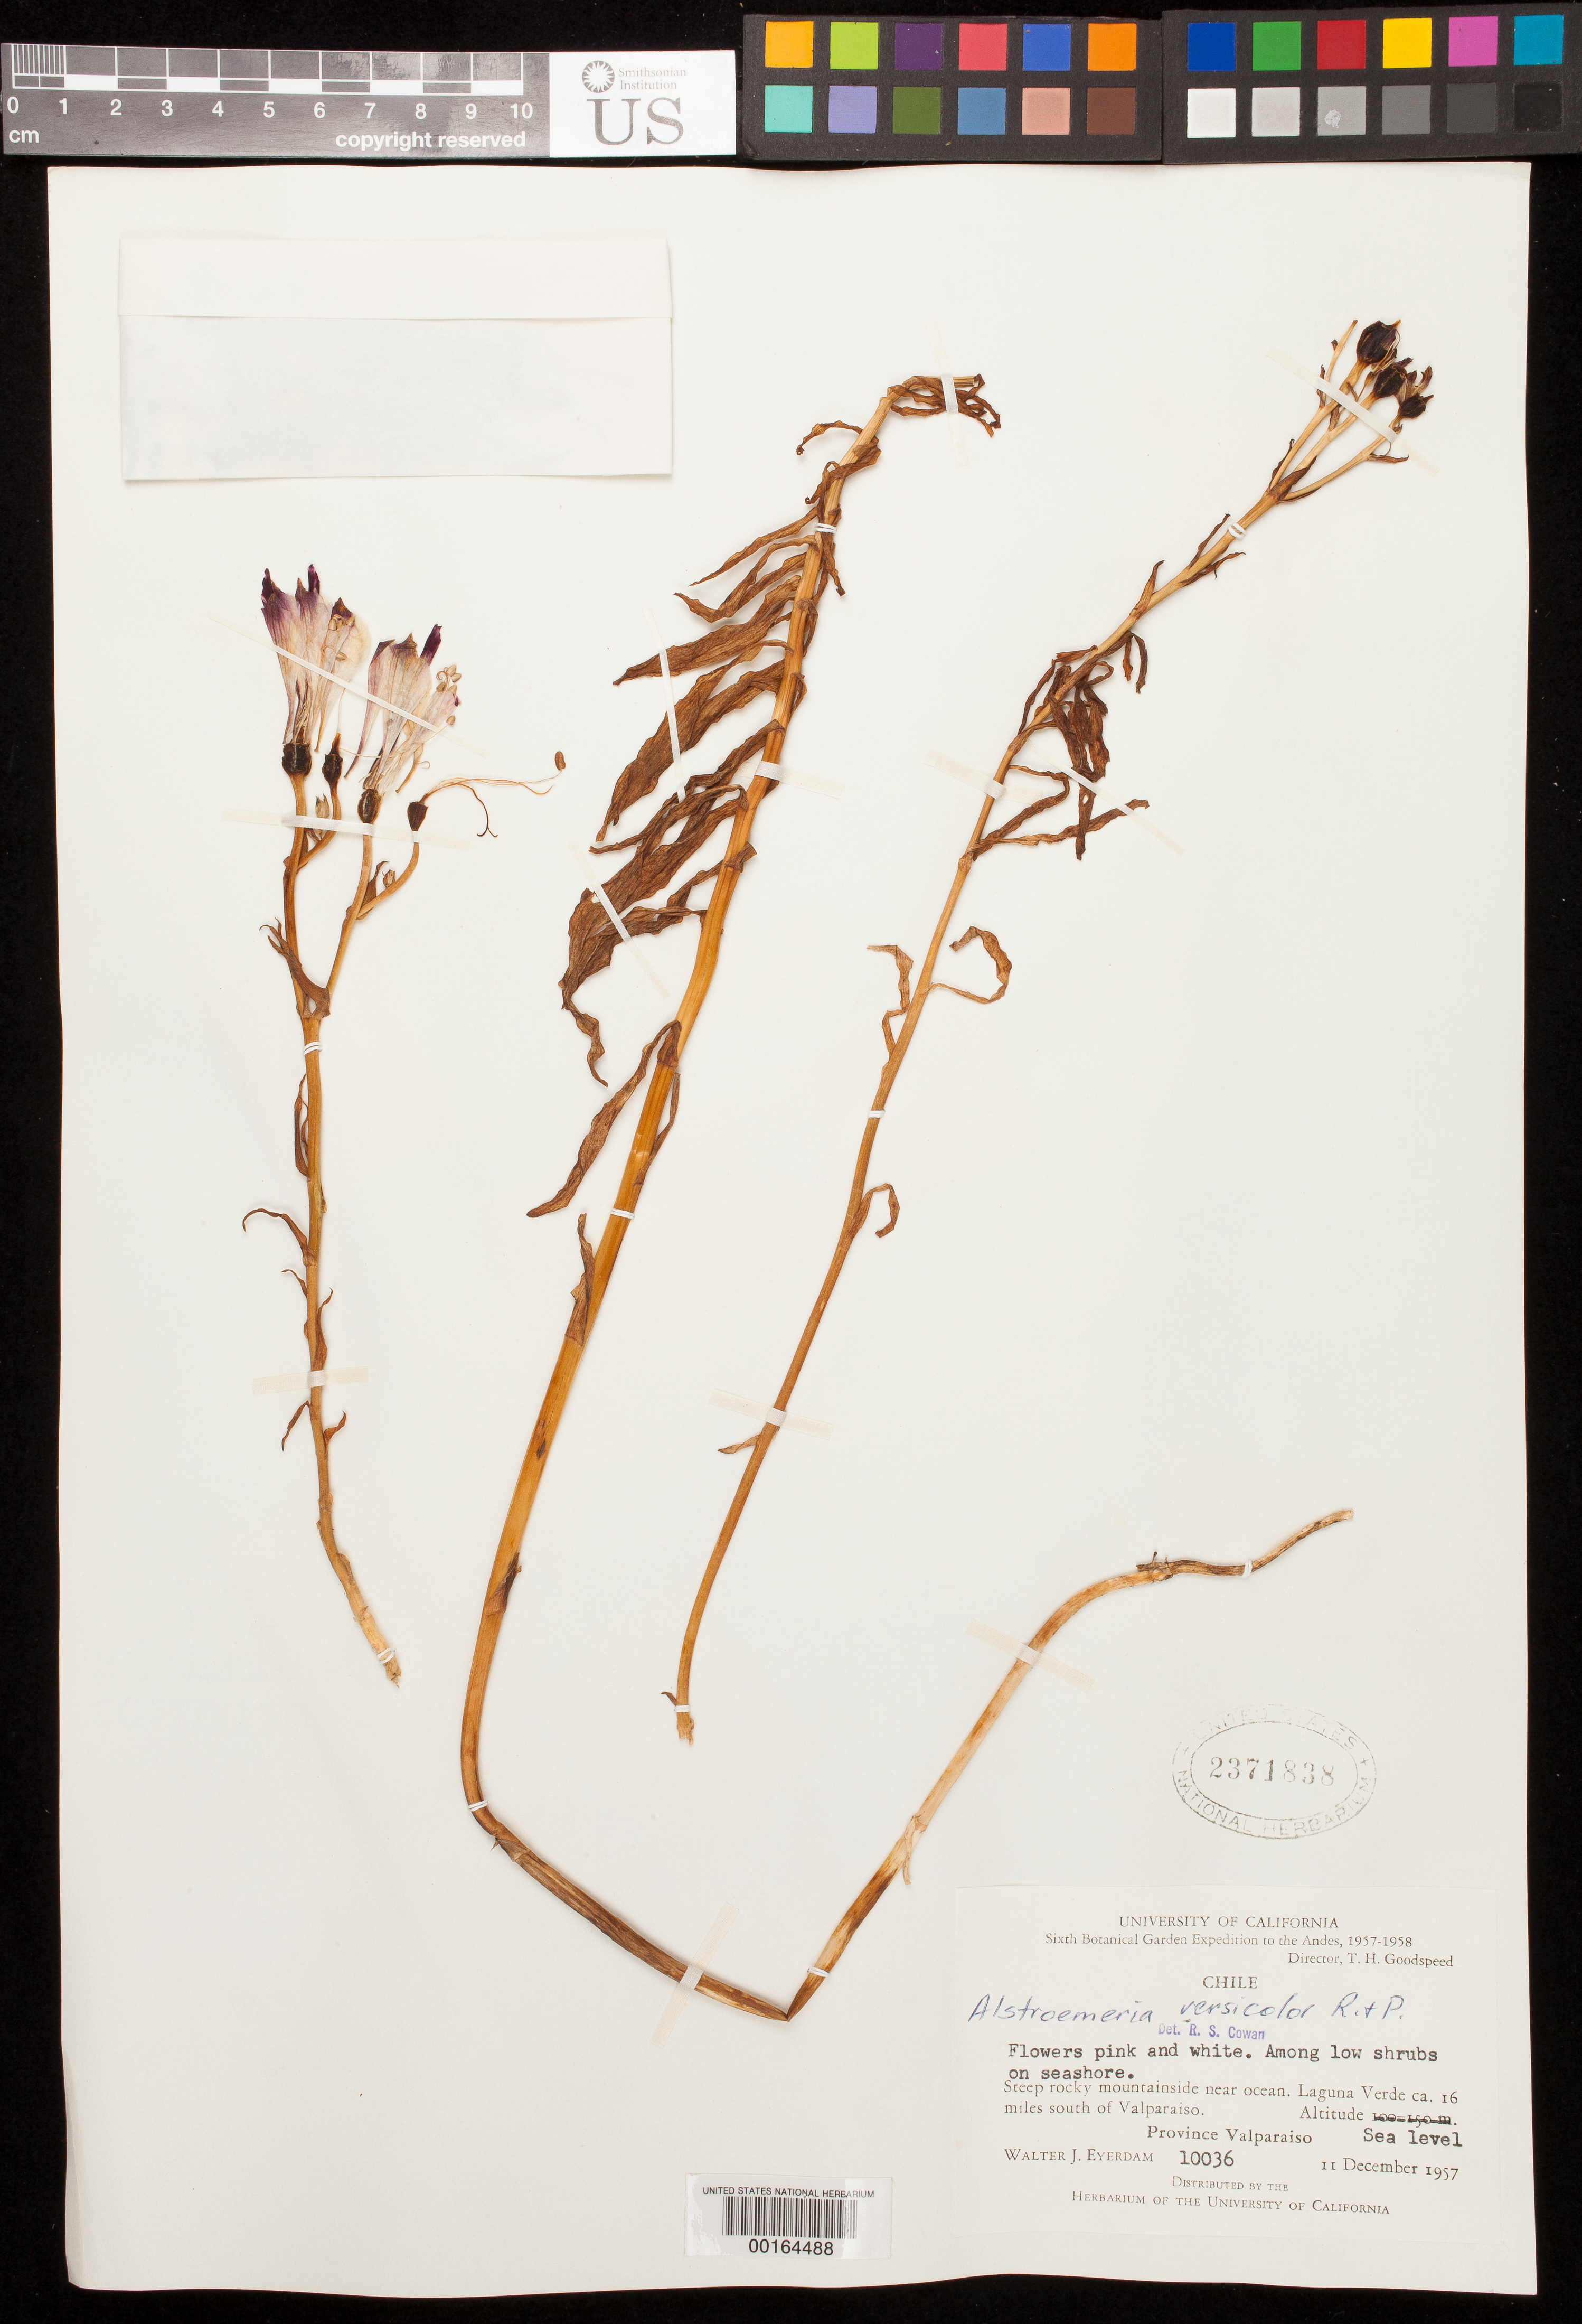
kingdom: Plantae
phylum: Tracheophyta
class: Liliopsida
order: Liliales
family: Alstroemeriaceae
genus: Alstroemeria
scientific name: Alstroemeria versicolor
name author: Ruiz & Pav.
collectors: W. J. Eyerdam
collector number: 10036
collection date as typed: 11 Dec 1957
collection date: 1957-12-11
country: Chile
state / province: Valparaíso (V)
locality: Laguna verde ca 16 mi s of valparaiso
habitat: Steep rocky mountainside near ocean; among low shrub on seashore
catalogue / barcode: US 2371838